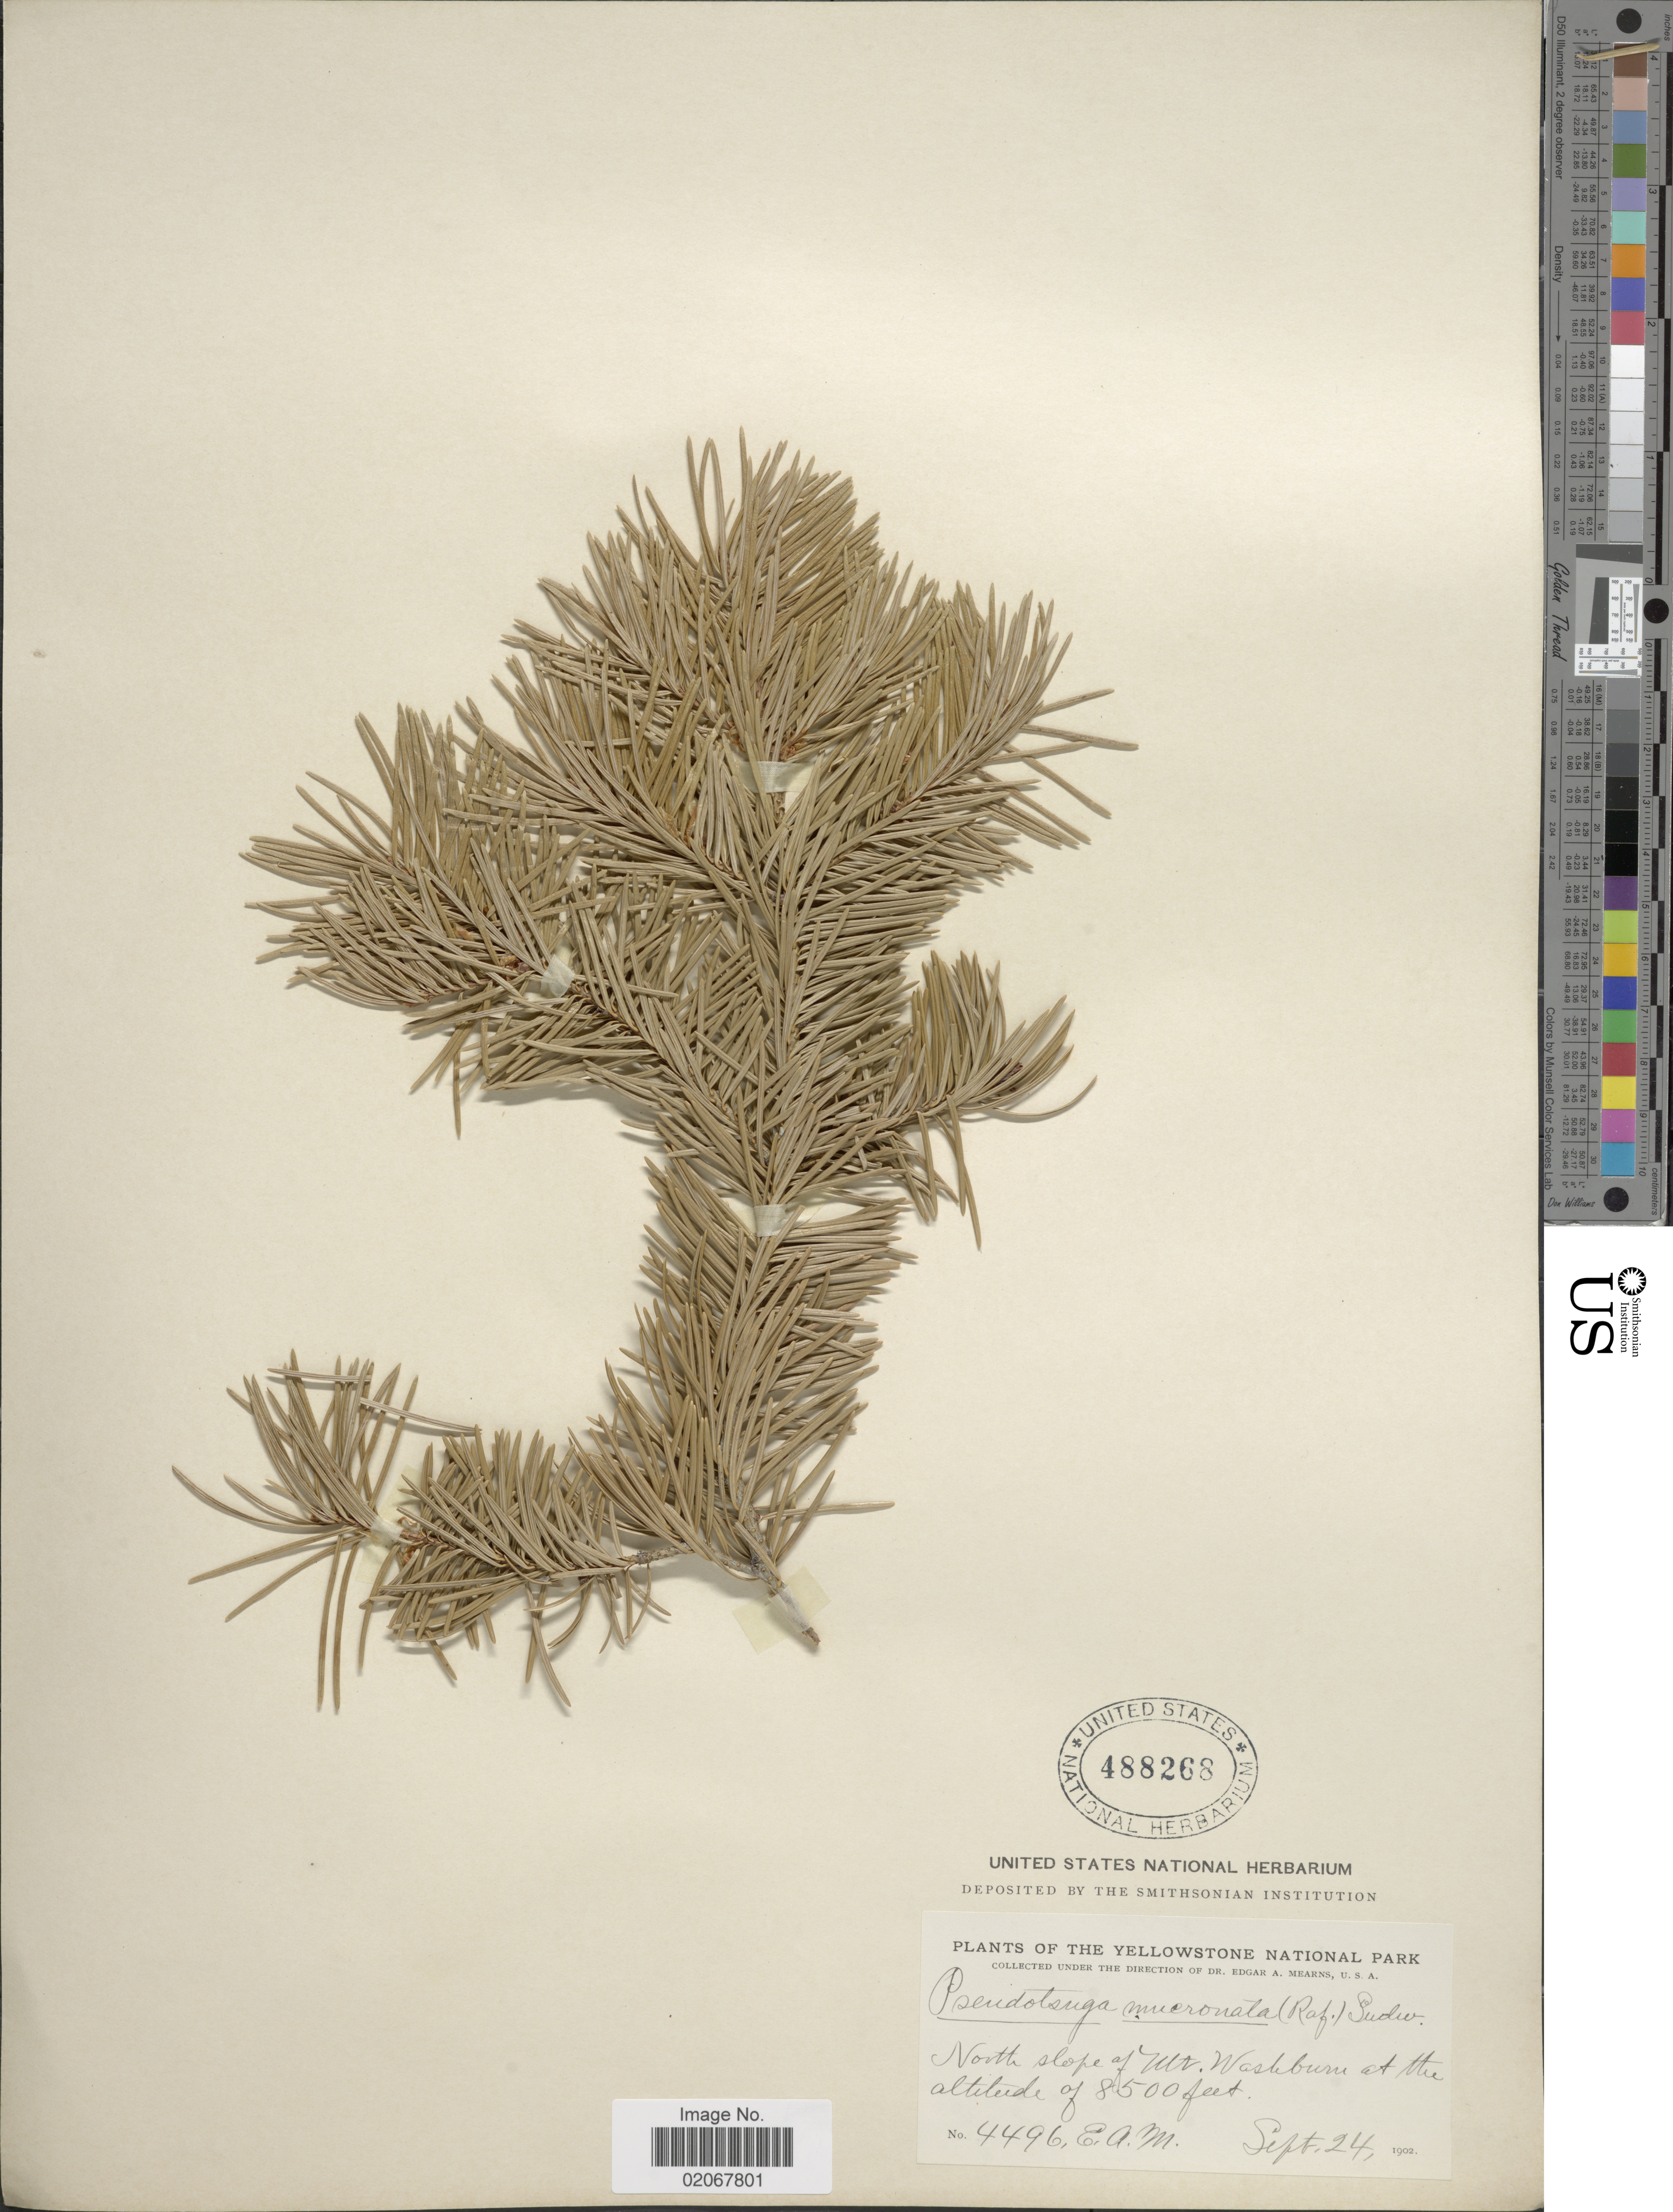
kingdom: Plantae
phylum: Tracheophyta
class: Pinopsida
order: Pinales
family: Pinaceae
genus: Pseudotsuga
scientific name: Pseudotsuga menziesii var. glauca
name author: (Beissn.) Franco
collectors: E. A. Mearns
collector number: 4496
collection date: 1902-09-24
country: United States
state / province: Wyoming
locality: Yellowstone National Park. North slope of Mt. Washburn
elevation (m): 2591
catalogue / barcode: US 488268